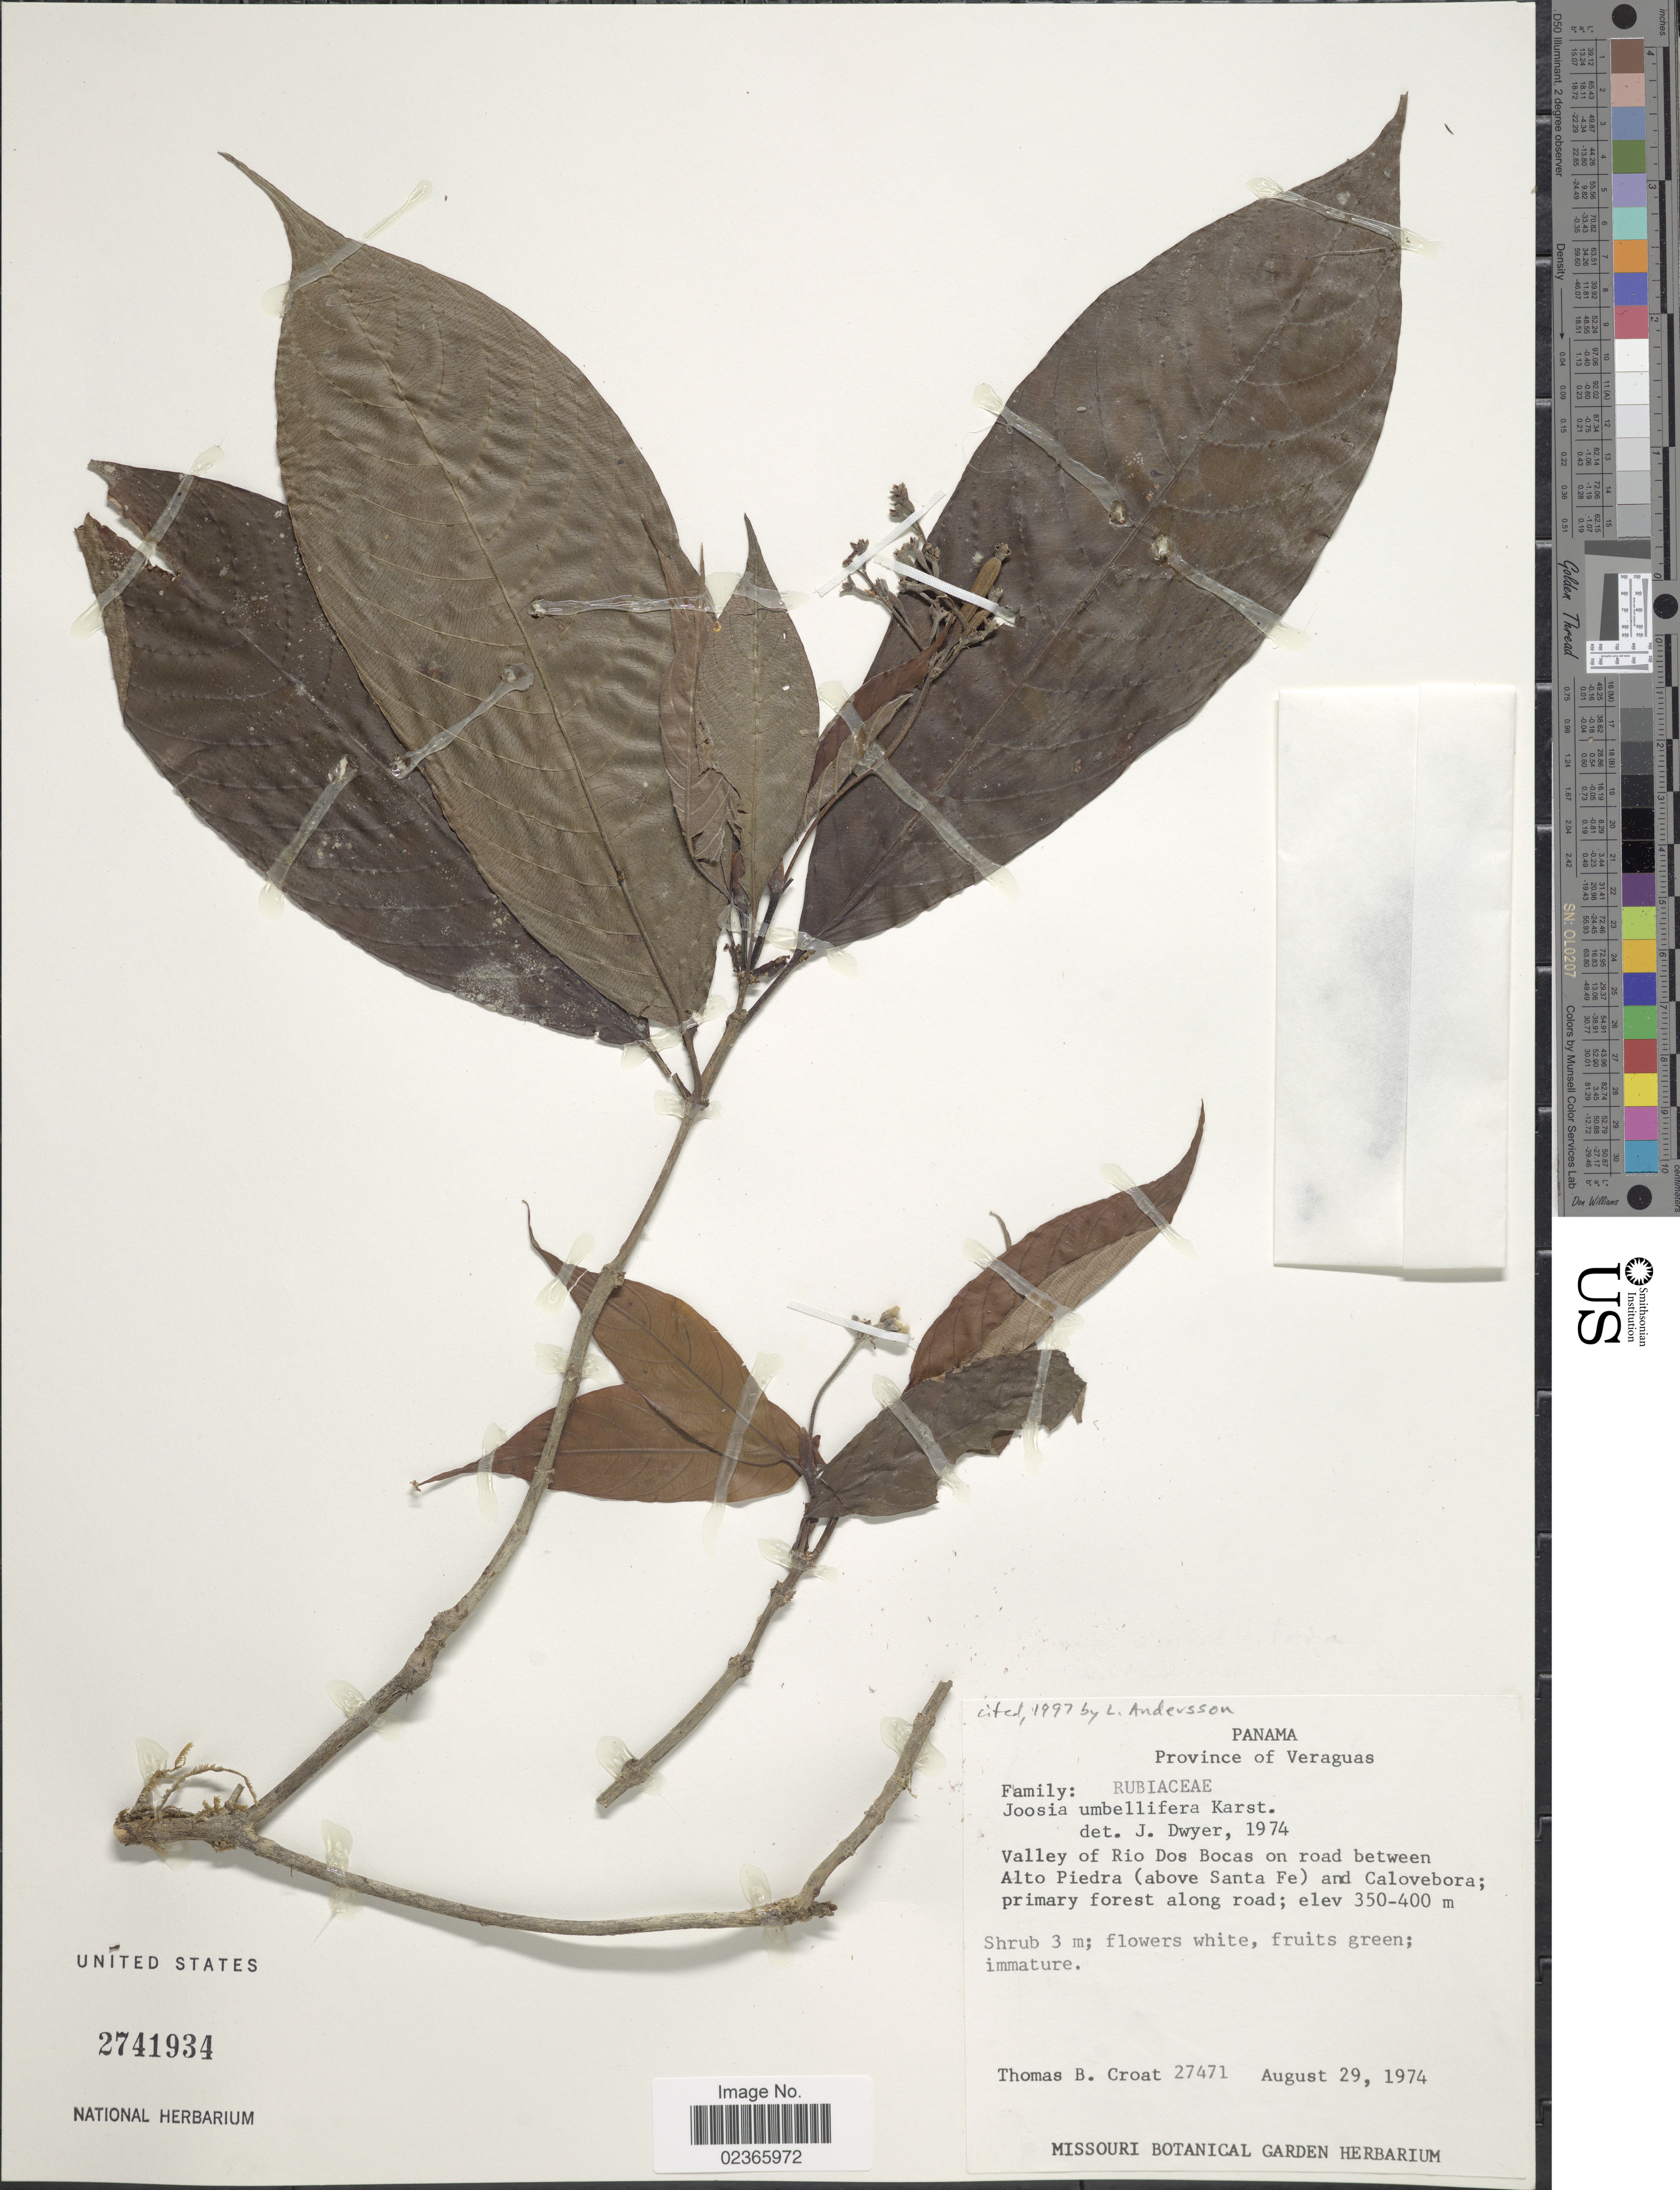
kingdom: Plantae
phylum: Tracheophyta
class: Magnoliopsida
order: Gentianales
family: Rubiaceae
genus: Joosia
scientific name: Joosia umbellifera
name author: H. Karst.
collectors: T. B. Croat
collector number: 27471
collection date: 1974-08-29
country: Panama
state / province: Veraguas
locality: Province of Veraguas, Valley of Rio Dos on road between Alto Piedra (above Santa Fe) and Galovebora; primary forest.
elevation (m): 350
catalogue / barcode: US 2741934